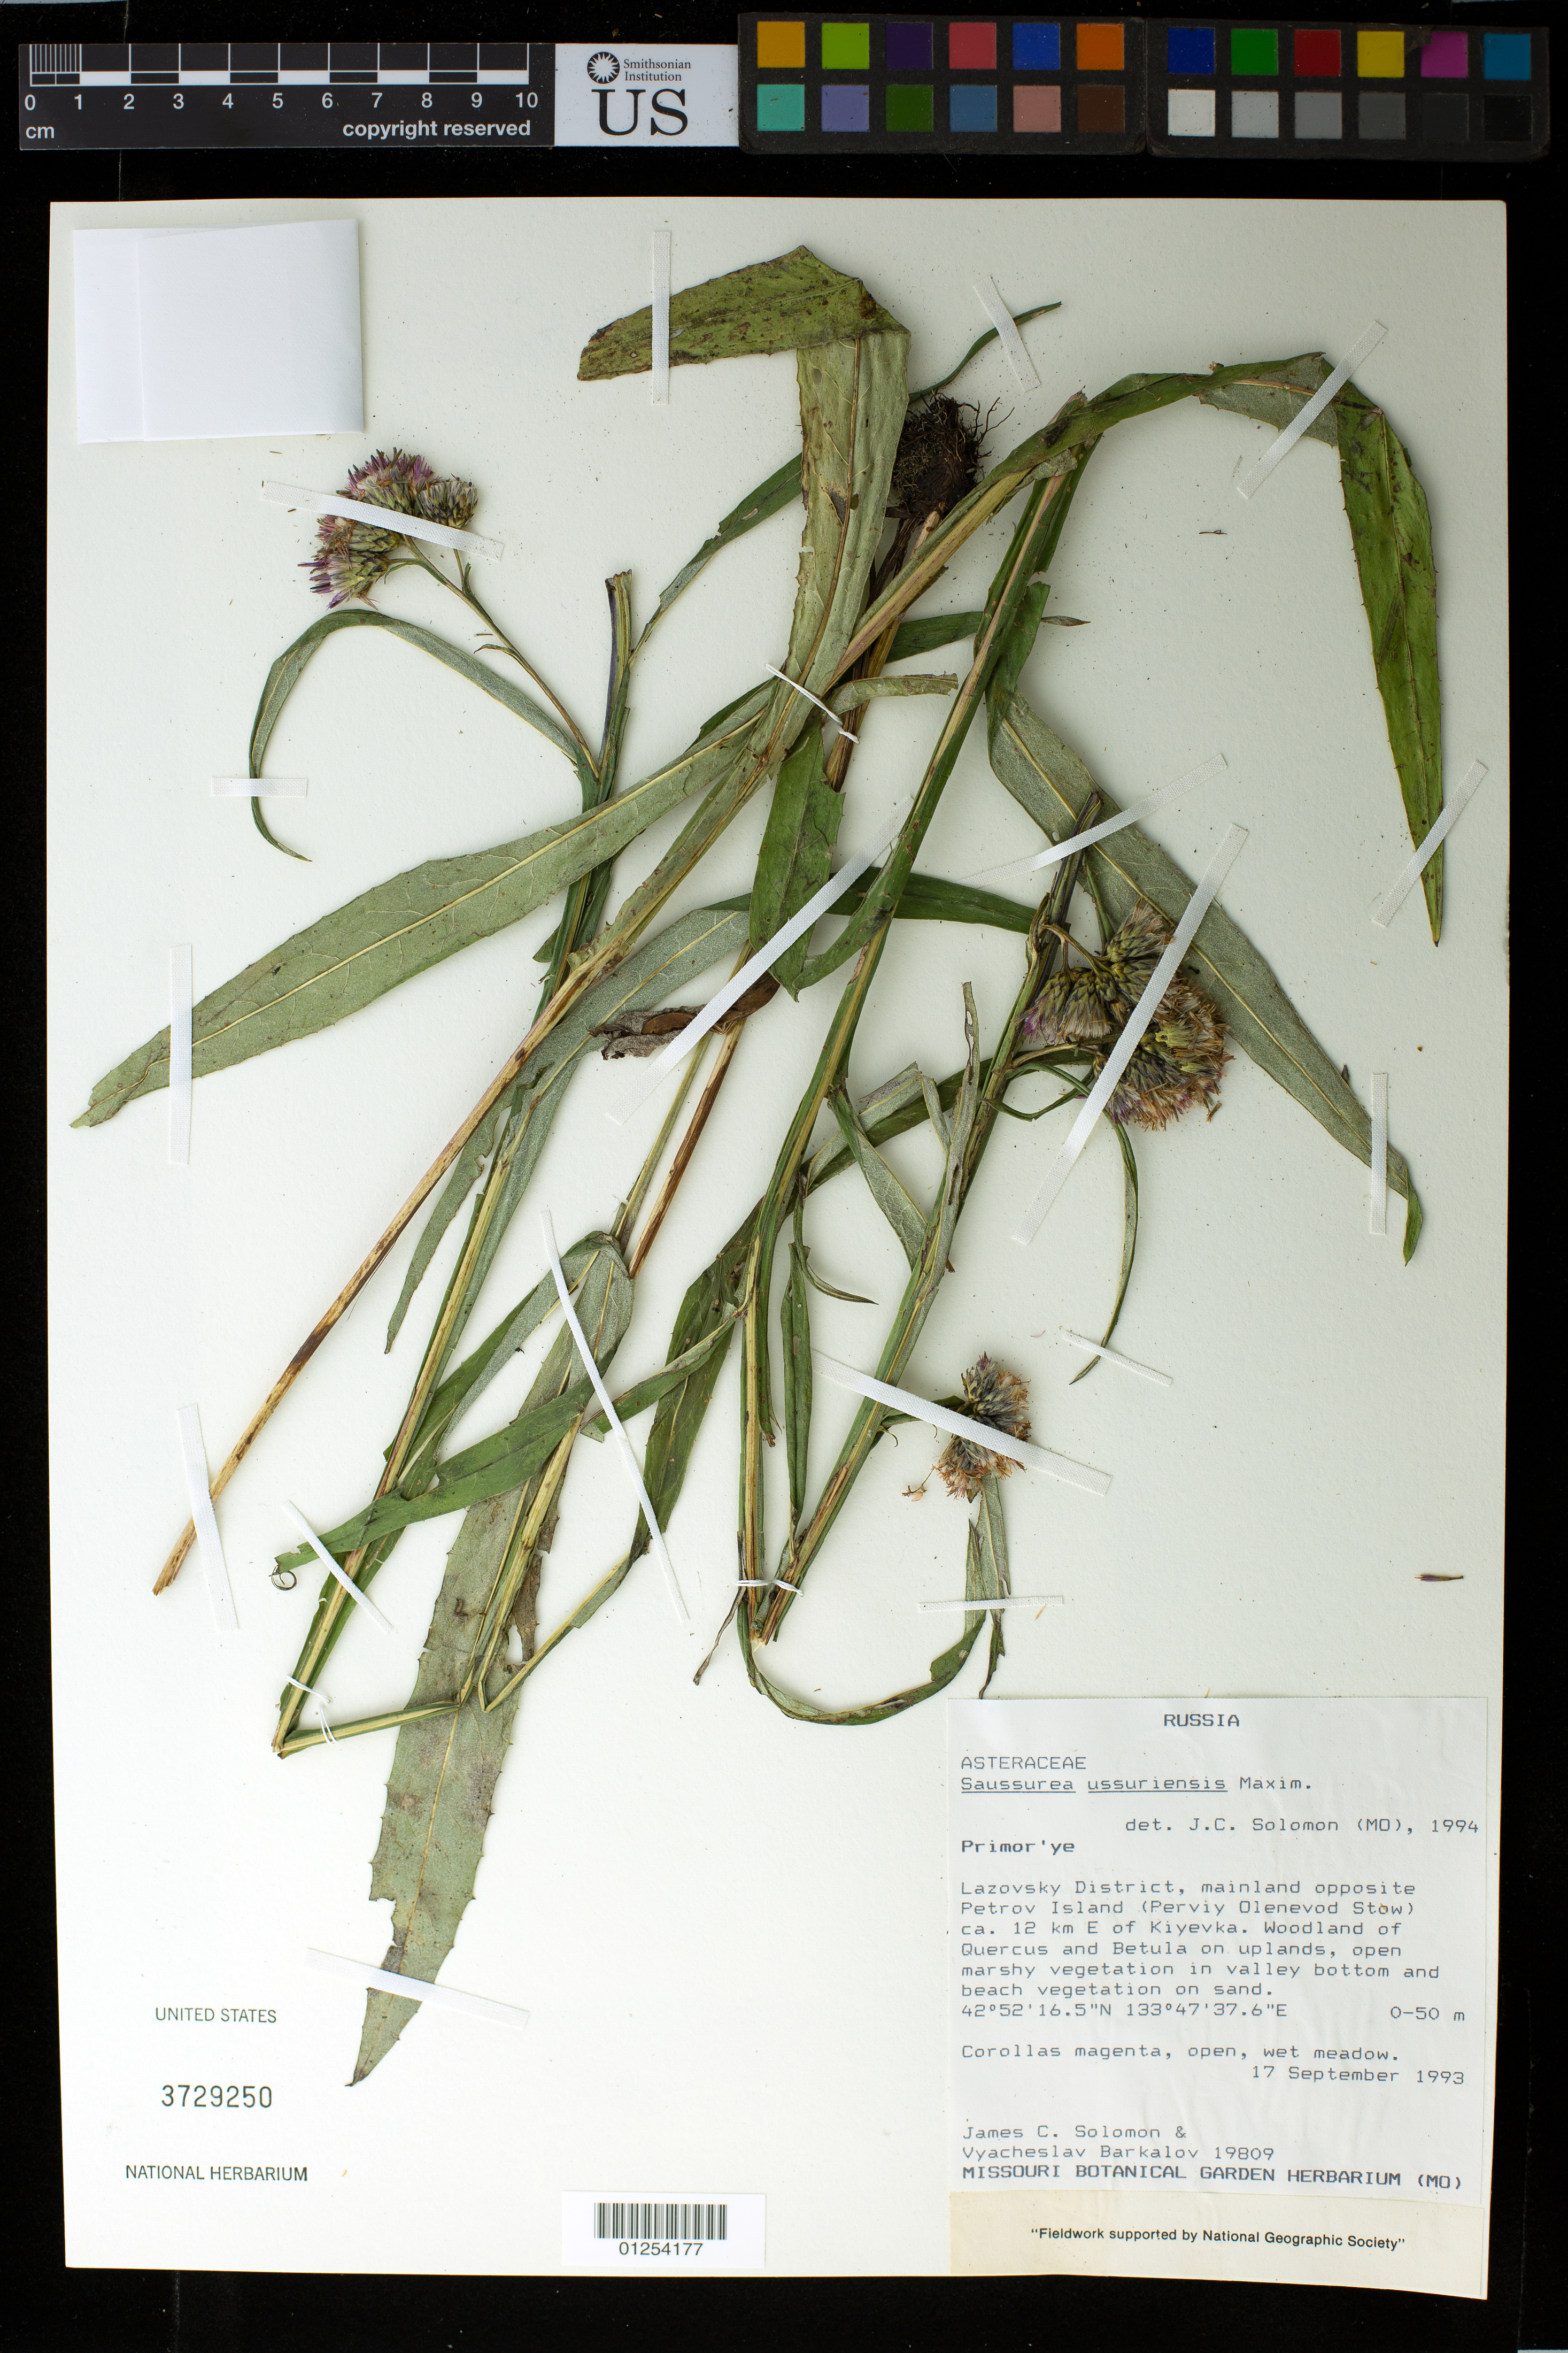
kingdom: Plantae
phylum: Tracheophyta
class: Magnoliopsida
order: Asterales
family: Asteraceae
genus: Saussurea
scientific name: Saussurea ussuriensis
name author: Maxim.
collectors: J. C. Solomon & V. Barkalov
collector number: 19809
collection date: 1993-09-17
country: Russian Federation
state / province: Primorsky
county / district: Lazovsky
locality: Lazovsky District, mainland opposite Petrov Island (Perviy Olenevod Stow) ca. 12 km E of Kiyevka.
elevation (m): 0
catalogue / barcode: US 3729250